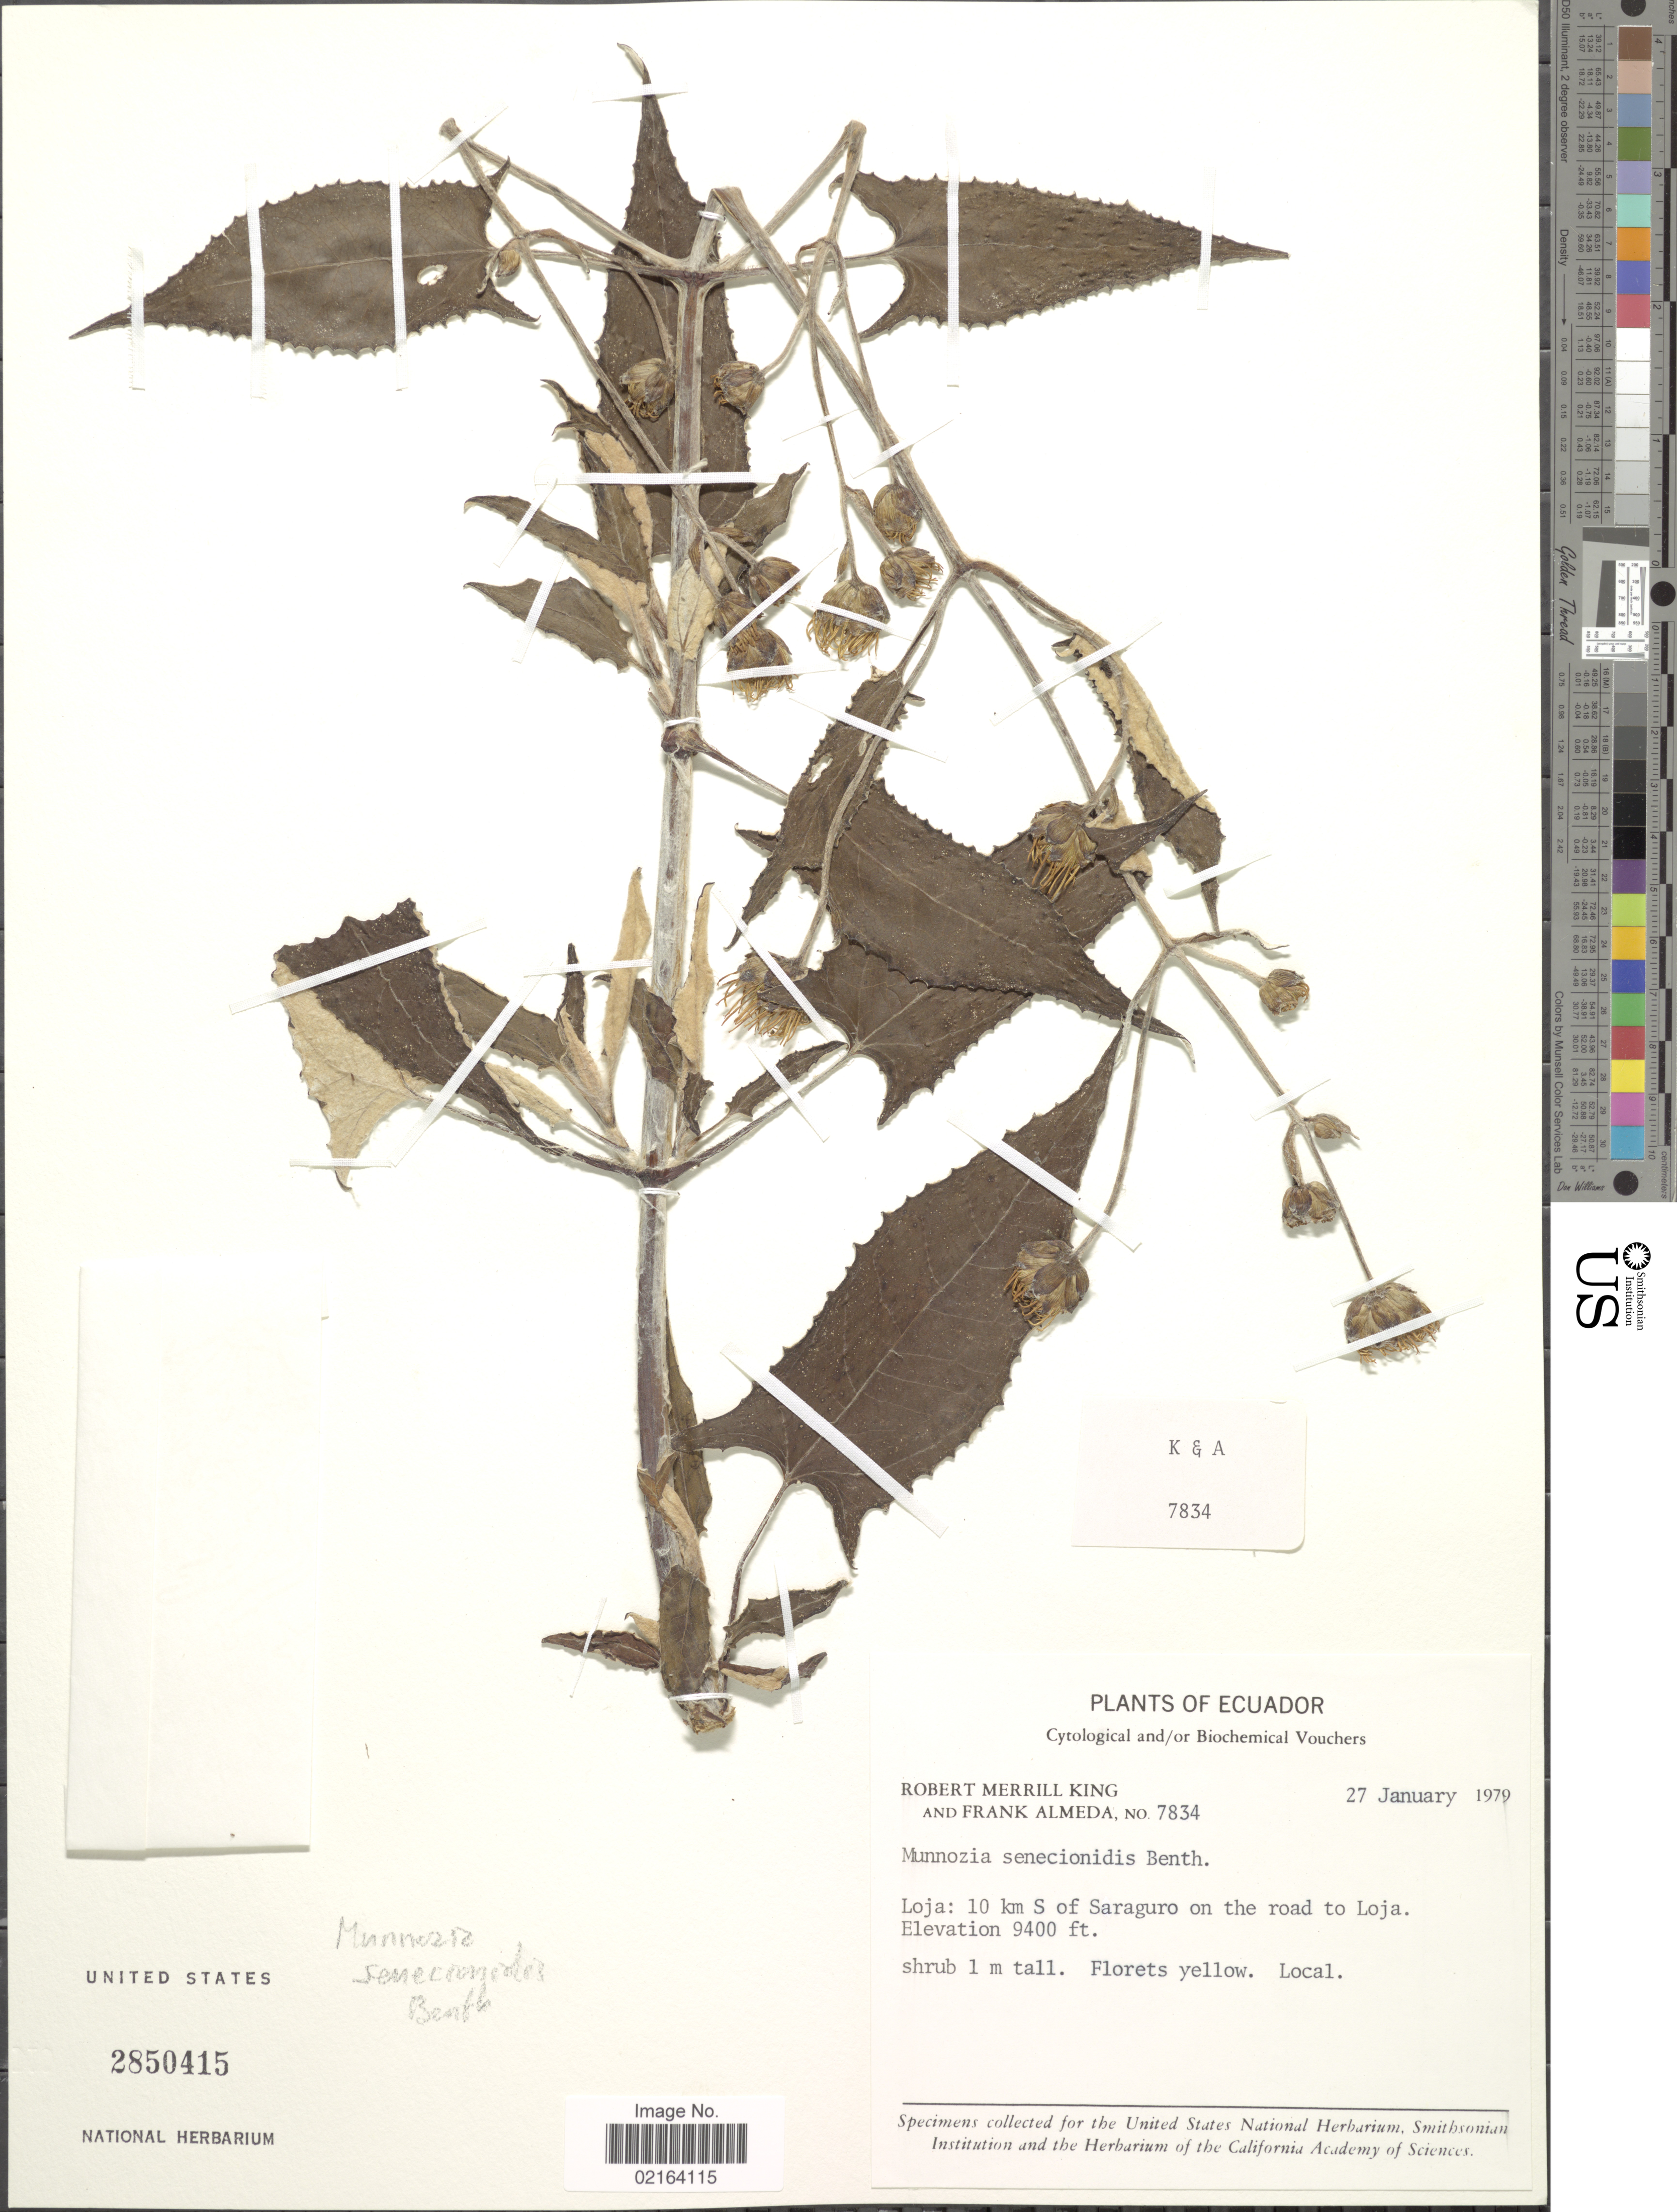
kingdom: Plantae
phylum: Tracheophyta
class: Magnoliopsida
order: Asterales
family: Asteraceae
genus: Munnozia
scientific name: Munnozia senecionidis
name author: Benth.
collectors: R. M. King & F. Almeda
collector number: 7834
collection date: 1979-01-27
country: Ecuador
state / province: Loja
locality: Loja: 10 km S of Saraguro on the road to Loja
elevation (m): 2865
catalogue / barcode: US 2850415